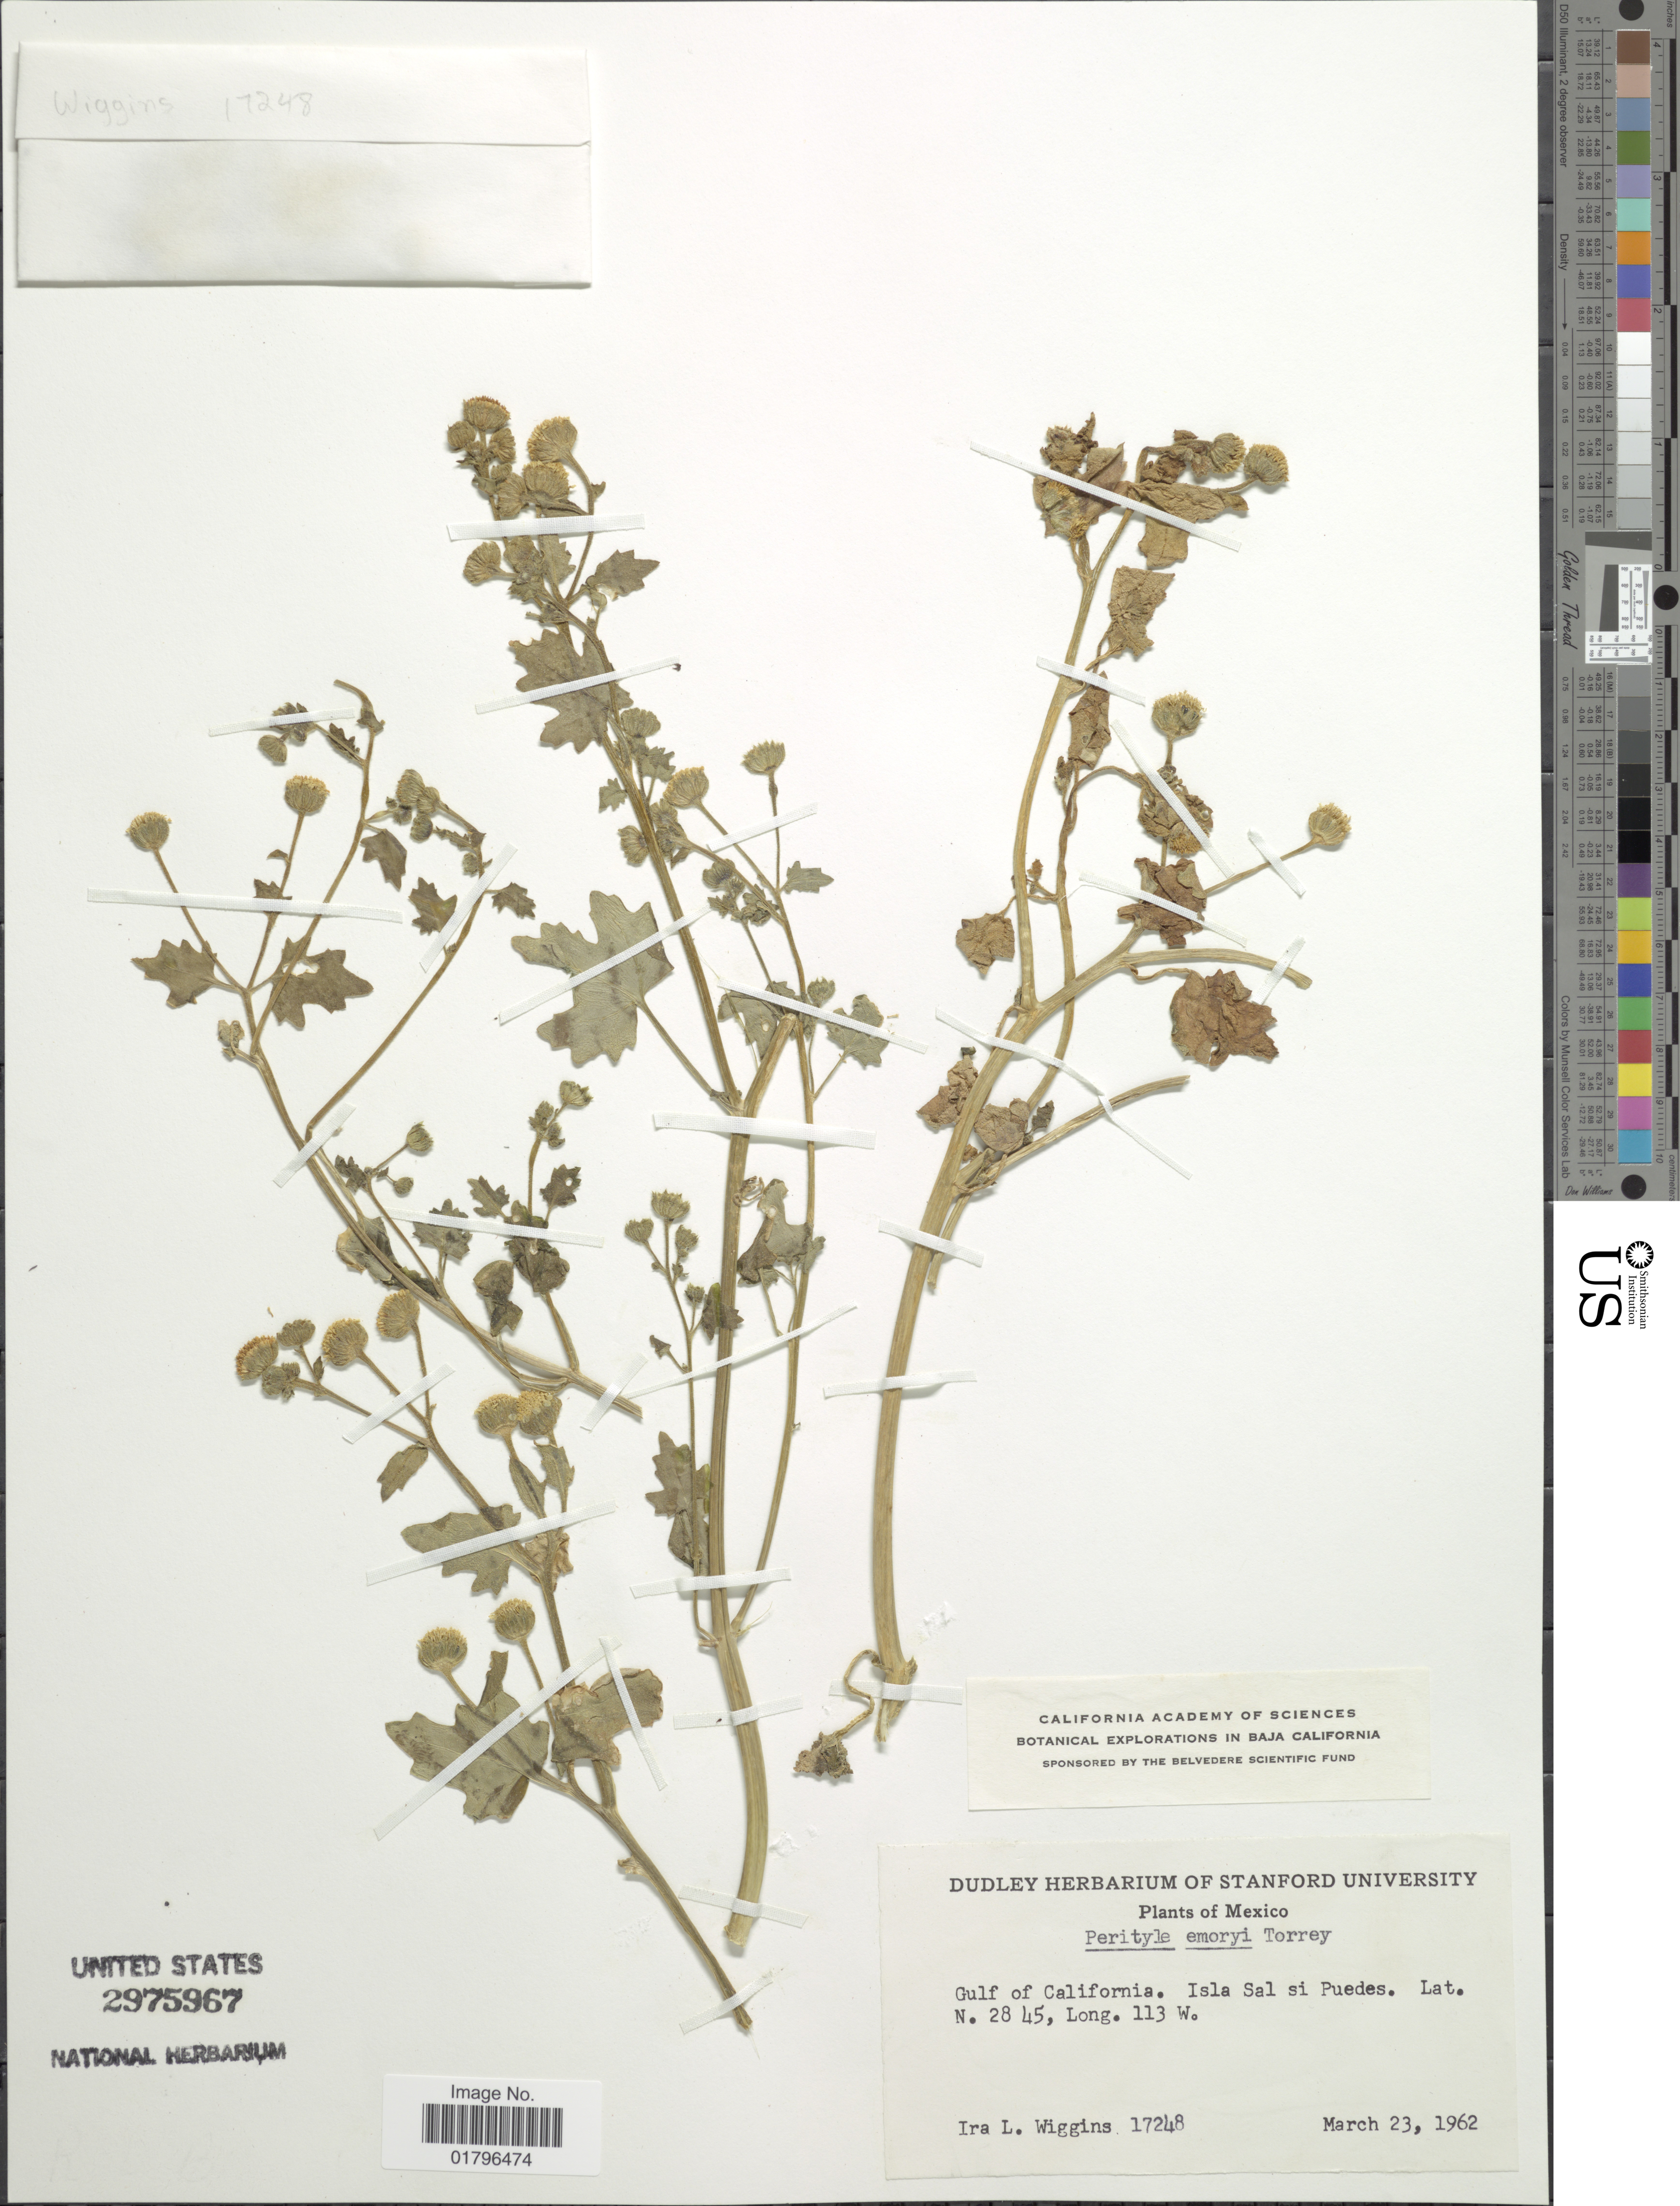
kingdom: Plantae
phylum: Tracheophyta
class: Magnoliopsida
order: Asterales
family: Asteraceae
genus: Perityle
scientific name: Perityle emoryi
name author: Torr.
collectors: I. L. Wiggins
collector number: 17248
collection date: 1962-03-23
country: Mexico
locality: Gulf of California. Isla Sal si Puedes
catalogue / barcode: US 2975967